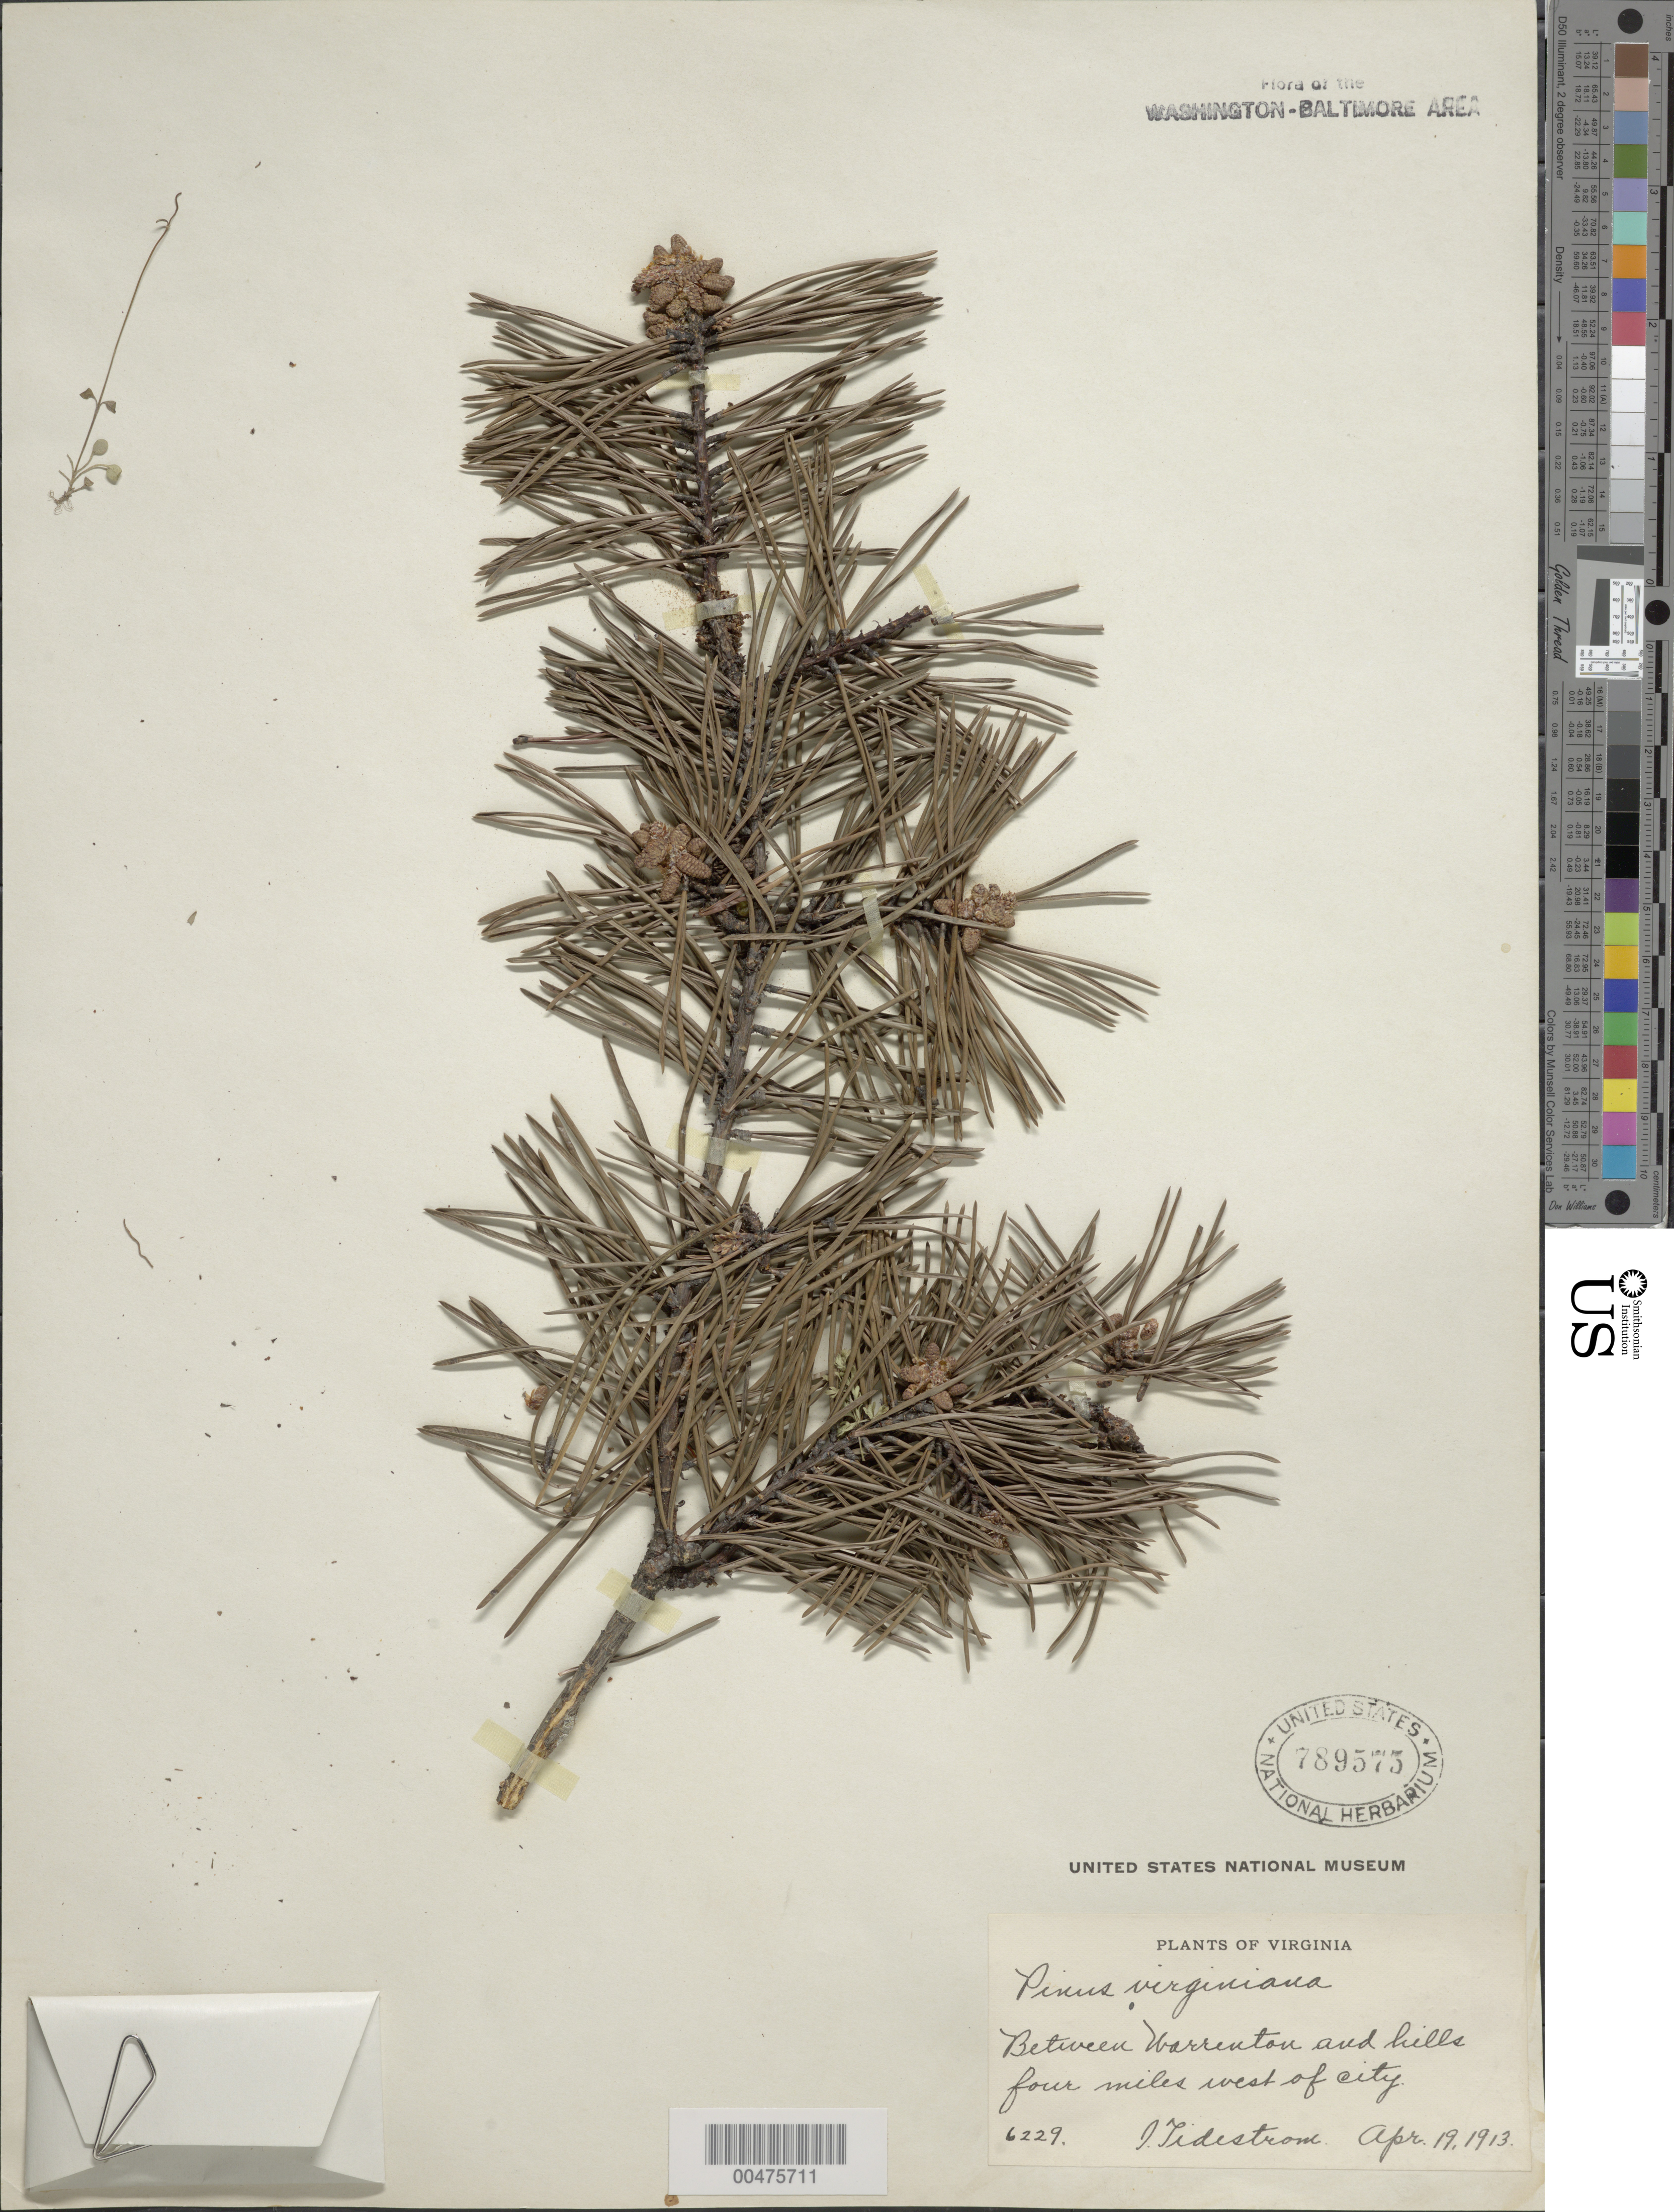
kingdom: Plantae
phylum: Tracheophyta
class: Pinopsida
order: Pinales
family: Pinaceae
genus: Pinus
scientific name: Pinus virginiana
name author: Mill.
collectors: I. F. Tidestrom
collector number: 6229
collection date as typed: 19 Apr 1913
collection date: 1913-04-19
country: United States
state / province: Virginia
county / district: Fauquier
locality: Between Warrenton and Hills four miles W of City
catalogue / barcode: US 789575